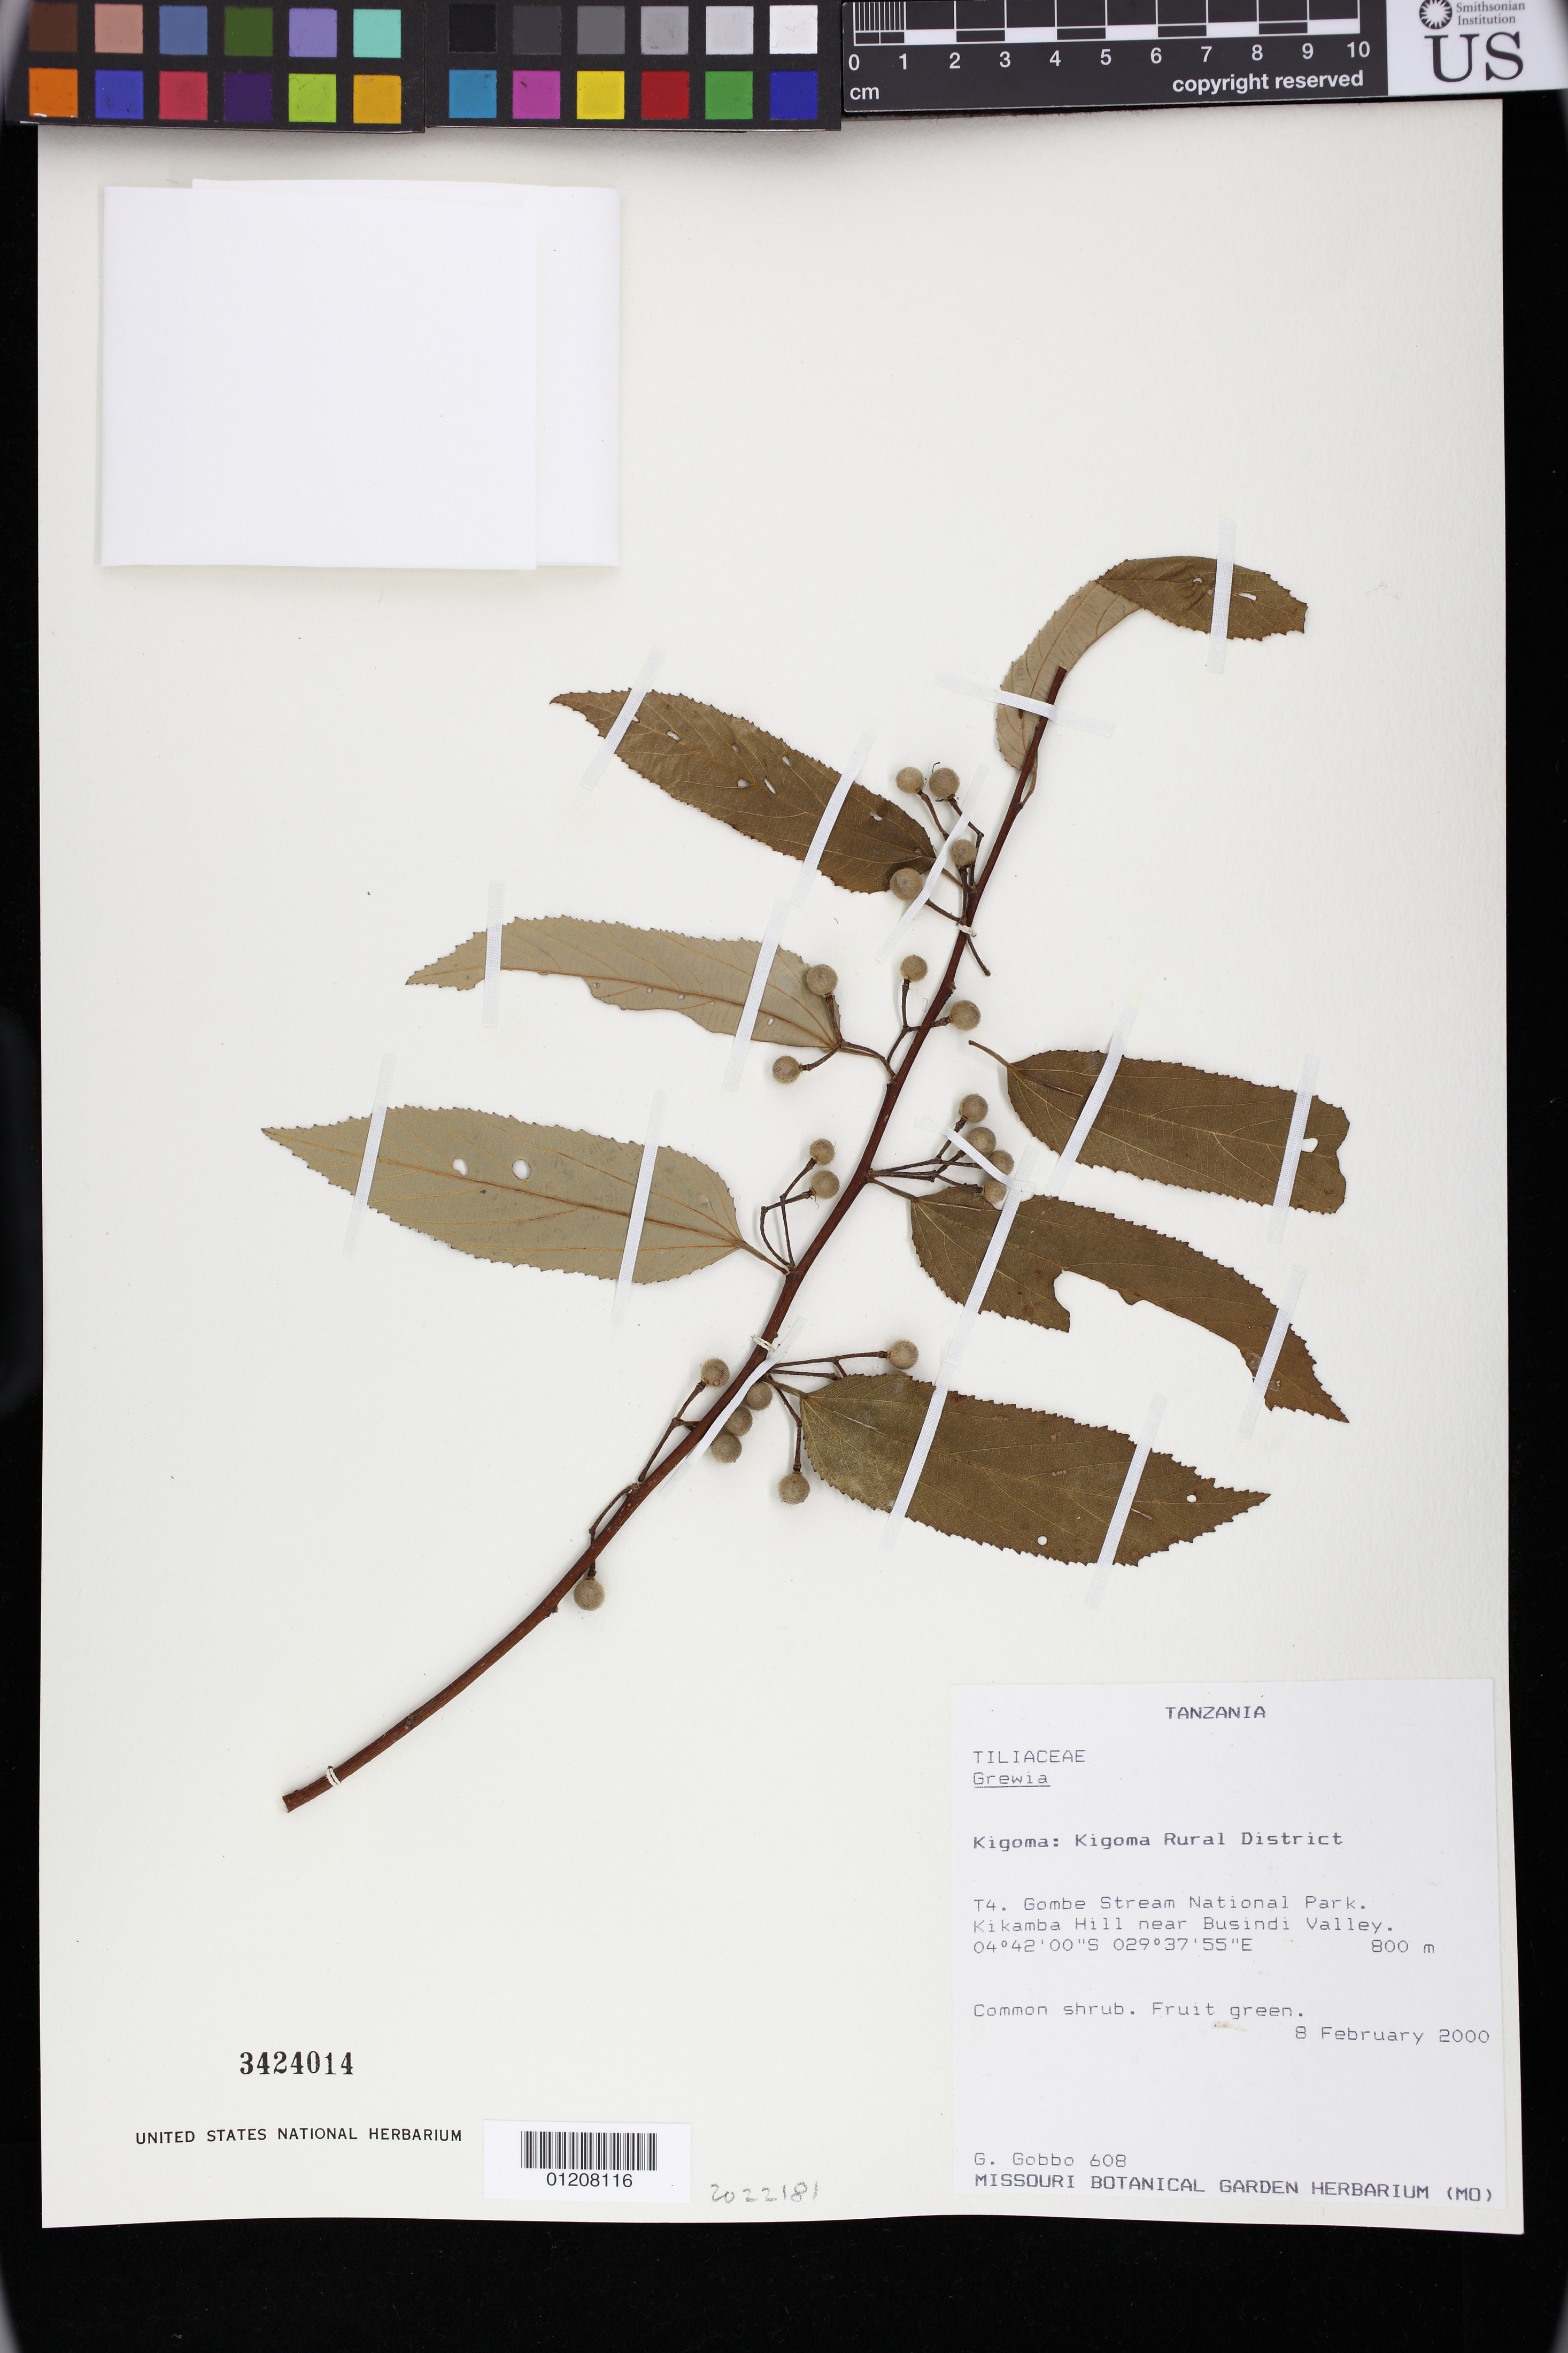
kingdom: Plantae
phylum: Tracheophyta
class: Magnoliopsida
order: Malvales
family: Malvaceae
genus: Grewia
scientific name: Grewia sp.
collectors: G. Gobbo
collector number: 608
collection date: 2000-02-08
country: Tanzania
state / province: Kigoma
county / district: Kigoma Rural District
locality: T4. Gombe Stream National Park. Kikamba Hill near Busindi Valley.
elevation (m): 800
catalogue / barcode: US 3424014